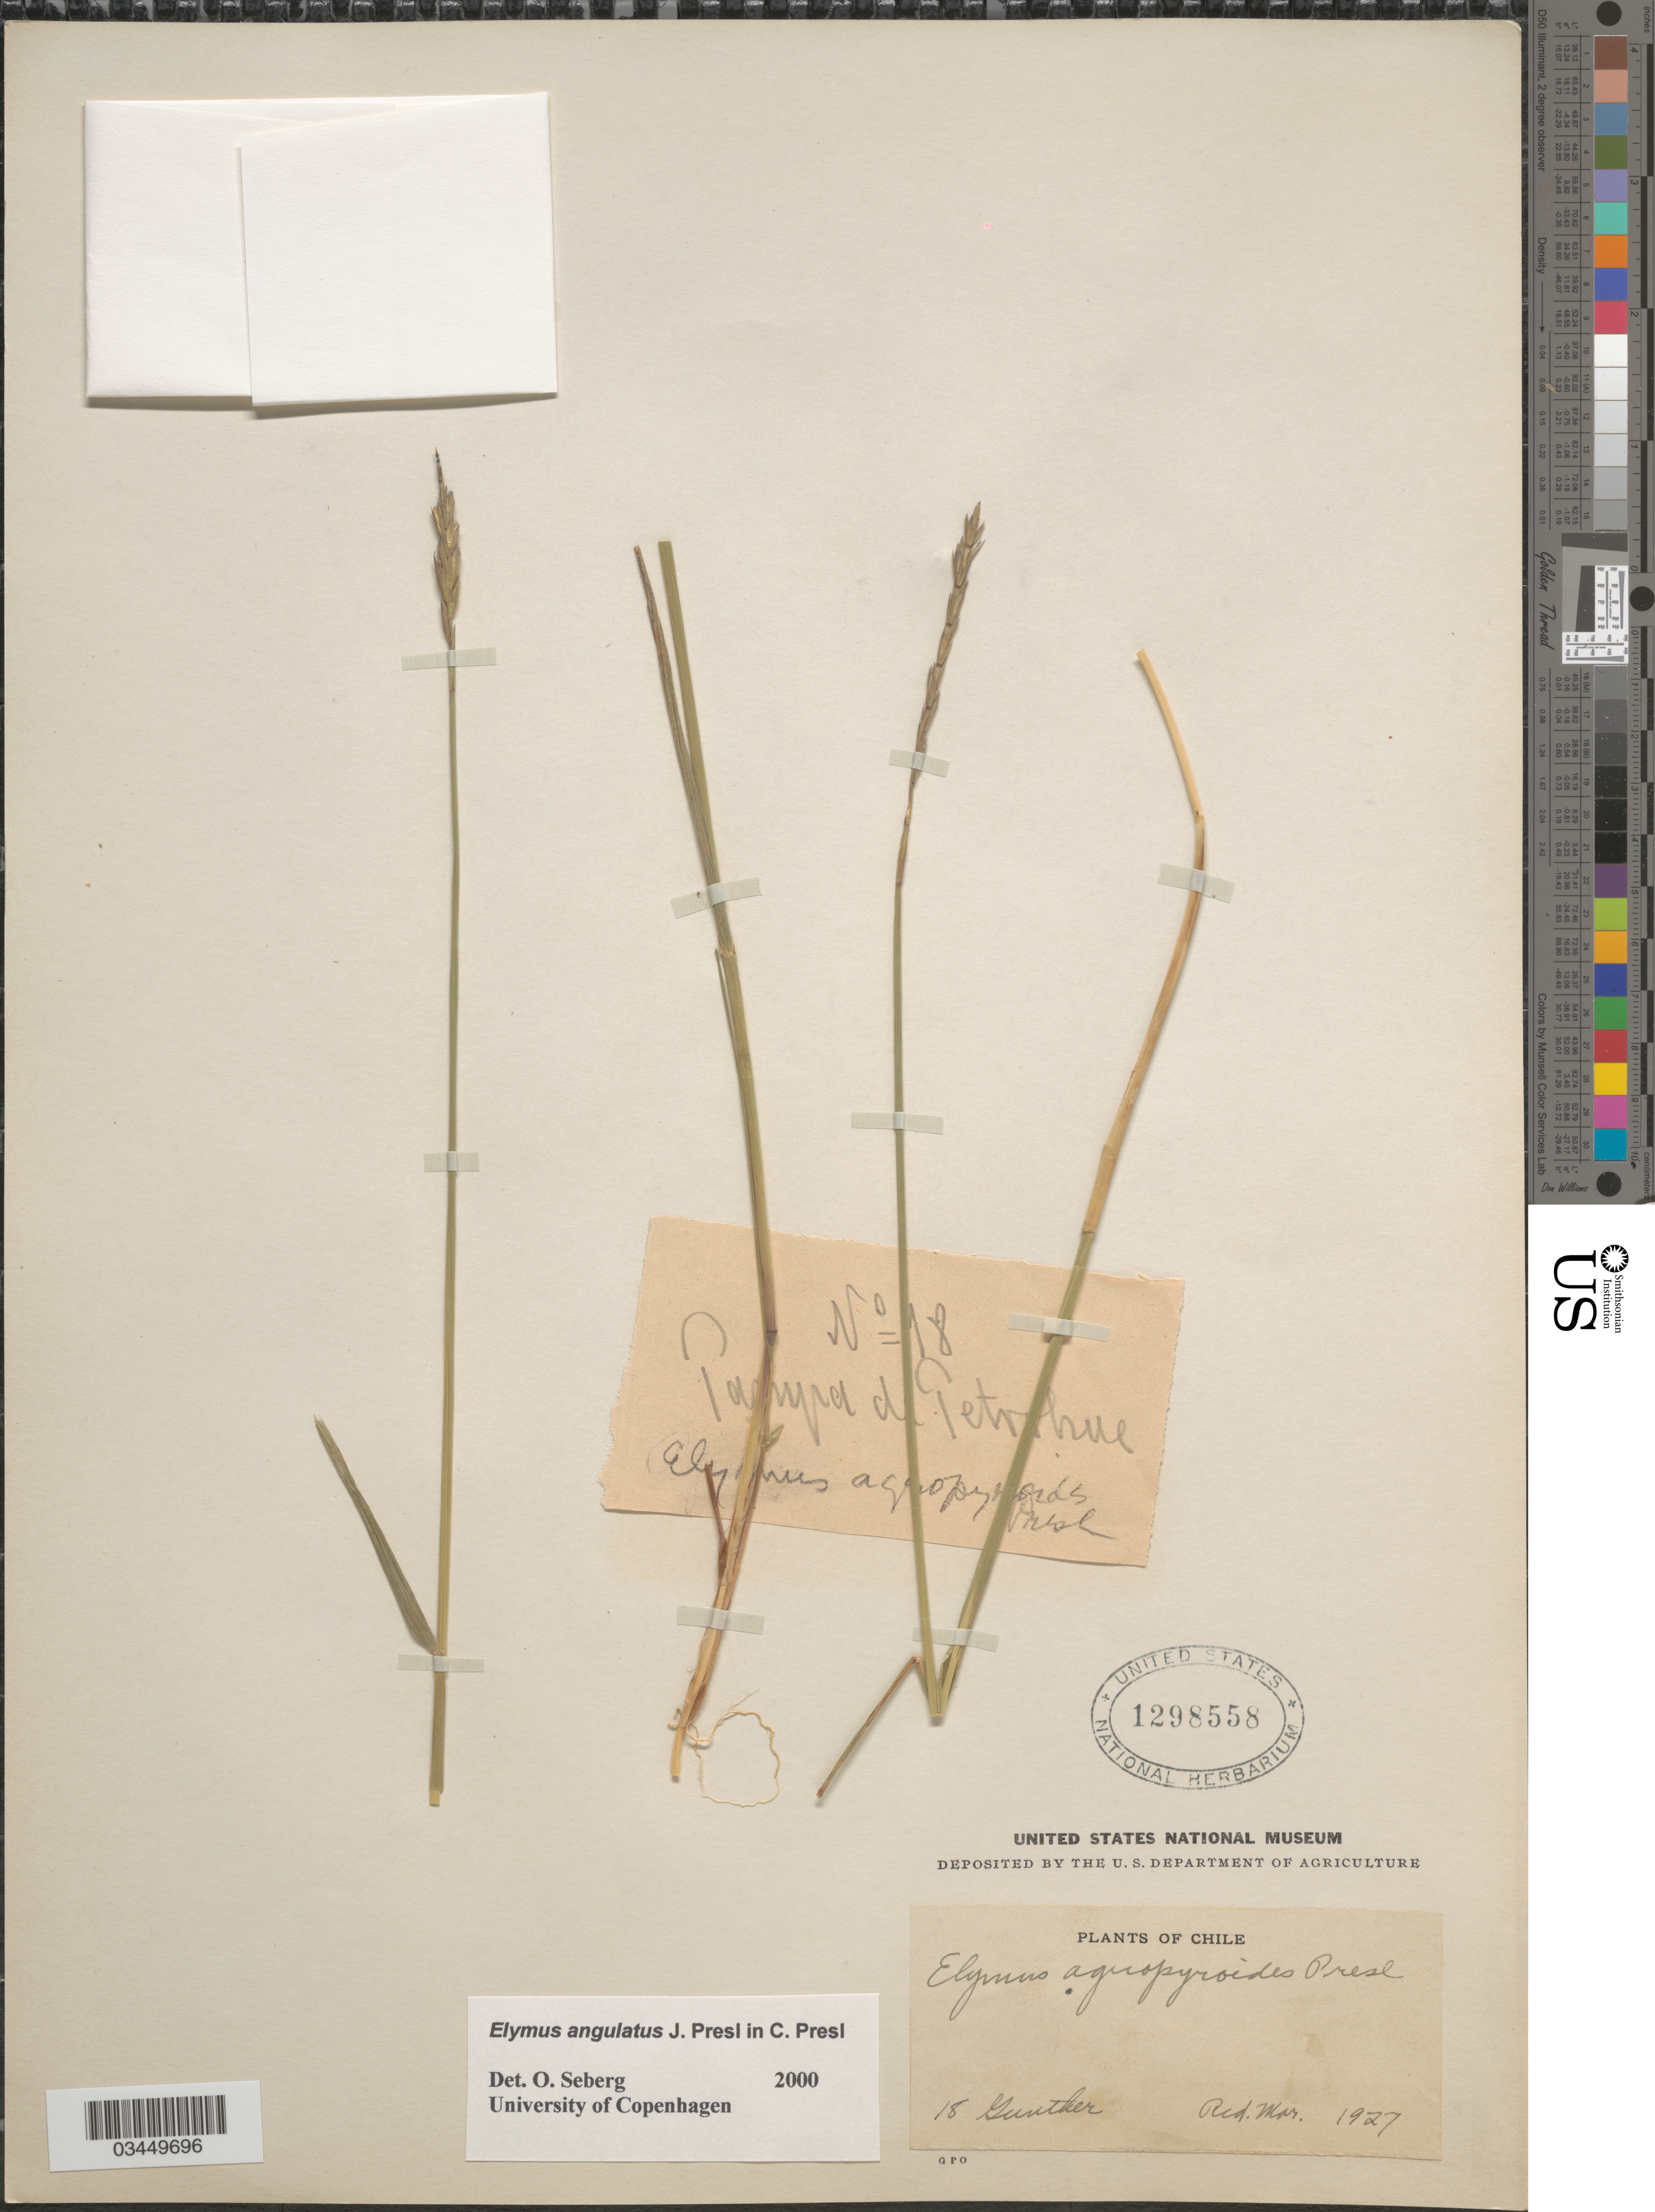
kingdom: Plantae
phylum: Tracheophyta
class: Liliopsida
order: Poales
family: Poaceae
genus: Elymus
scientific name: Elymus angulatus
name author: J. Presl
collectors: -. Gunther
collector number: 18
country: Chile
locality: Pampa de Petrohué.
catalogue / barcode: US 1298558